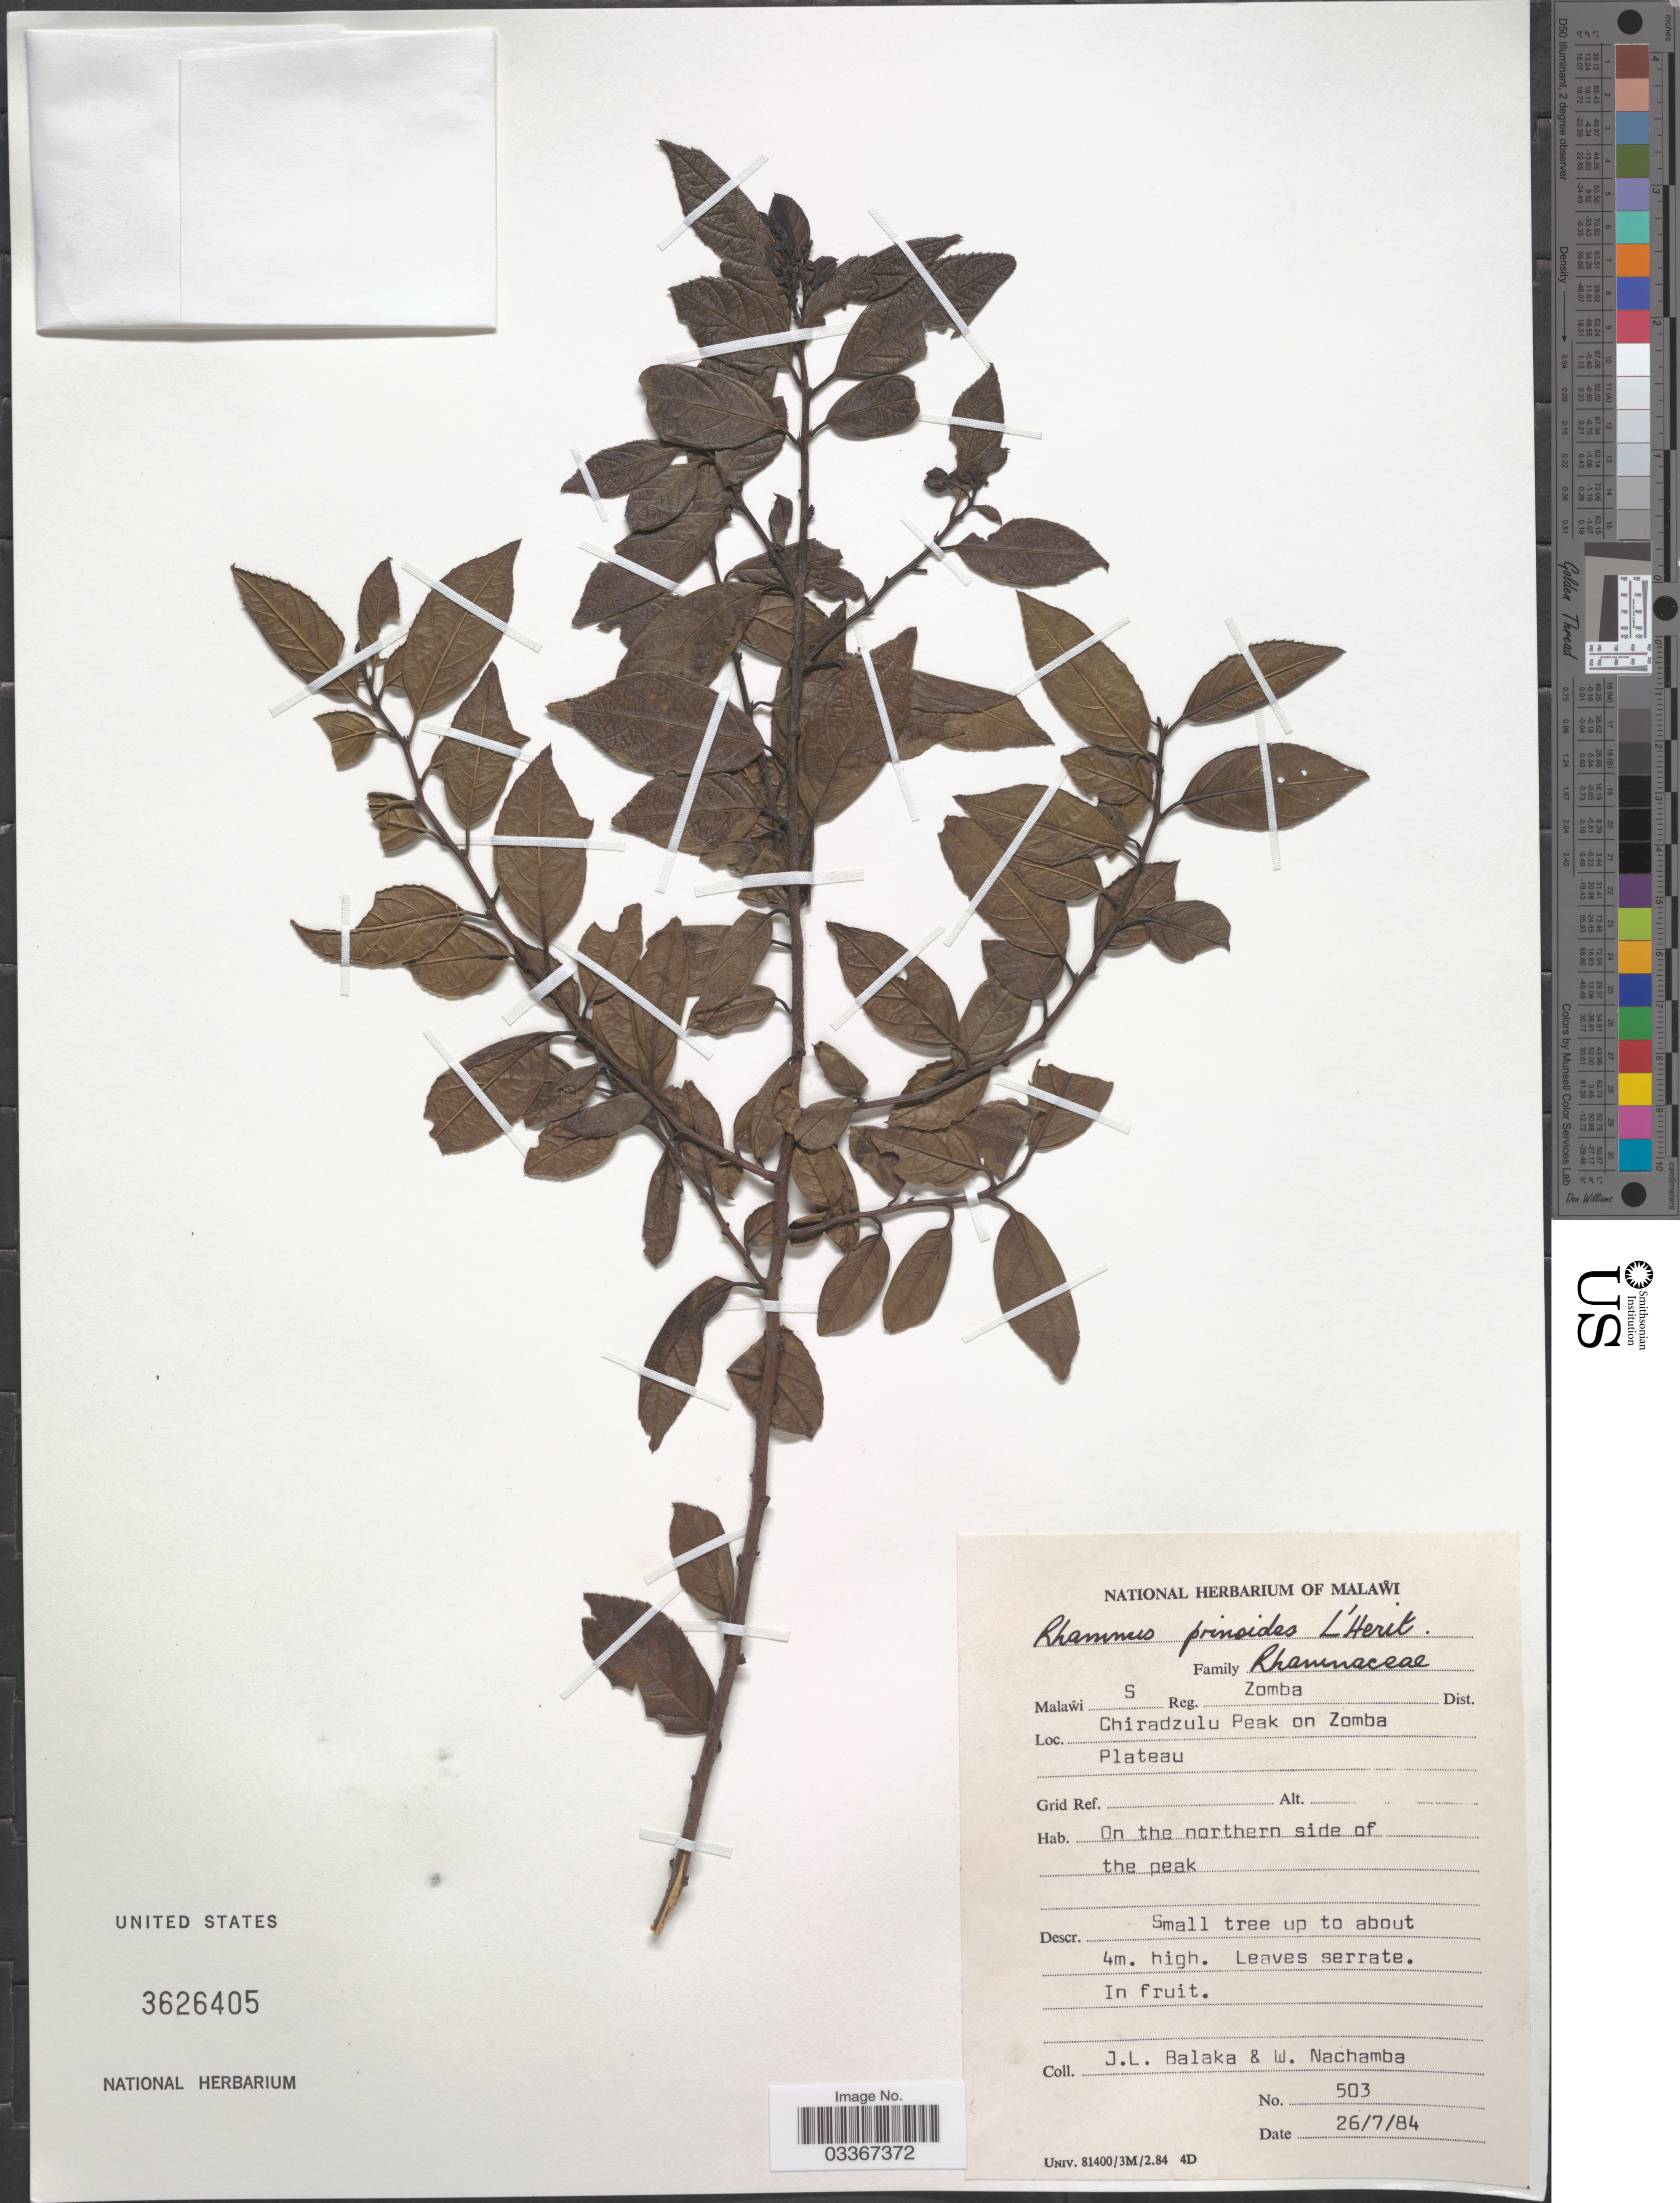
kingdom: Plantae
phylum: Tracheophyta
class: Magnoliopsida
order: Rosales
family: Rhamnaceae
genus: Rhamnus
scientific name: Rhamnus prinoides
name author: L'Hér.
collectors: J. Balaka & W. Nachamba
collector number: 503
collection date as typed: Transcribed d/m/y: 26/7/84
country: Malawi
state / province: Southern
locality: Malawi S Reg. Zomba Dist. Chiradzulu Peak on Zomba Plateau. On the northern side of the peak.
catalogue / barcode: US 3626405